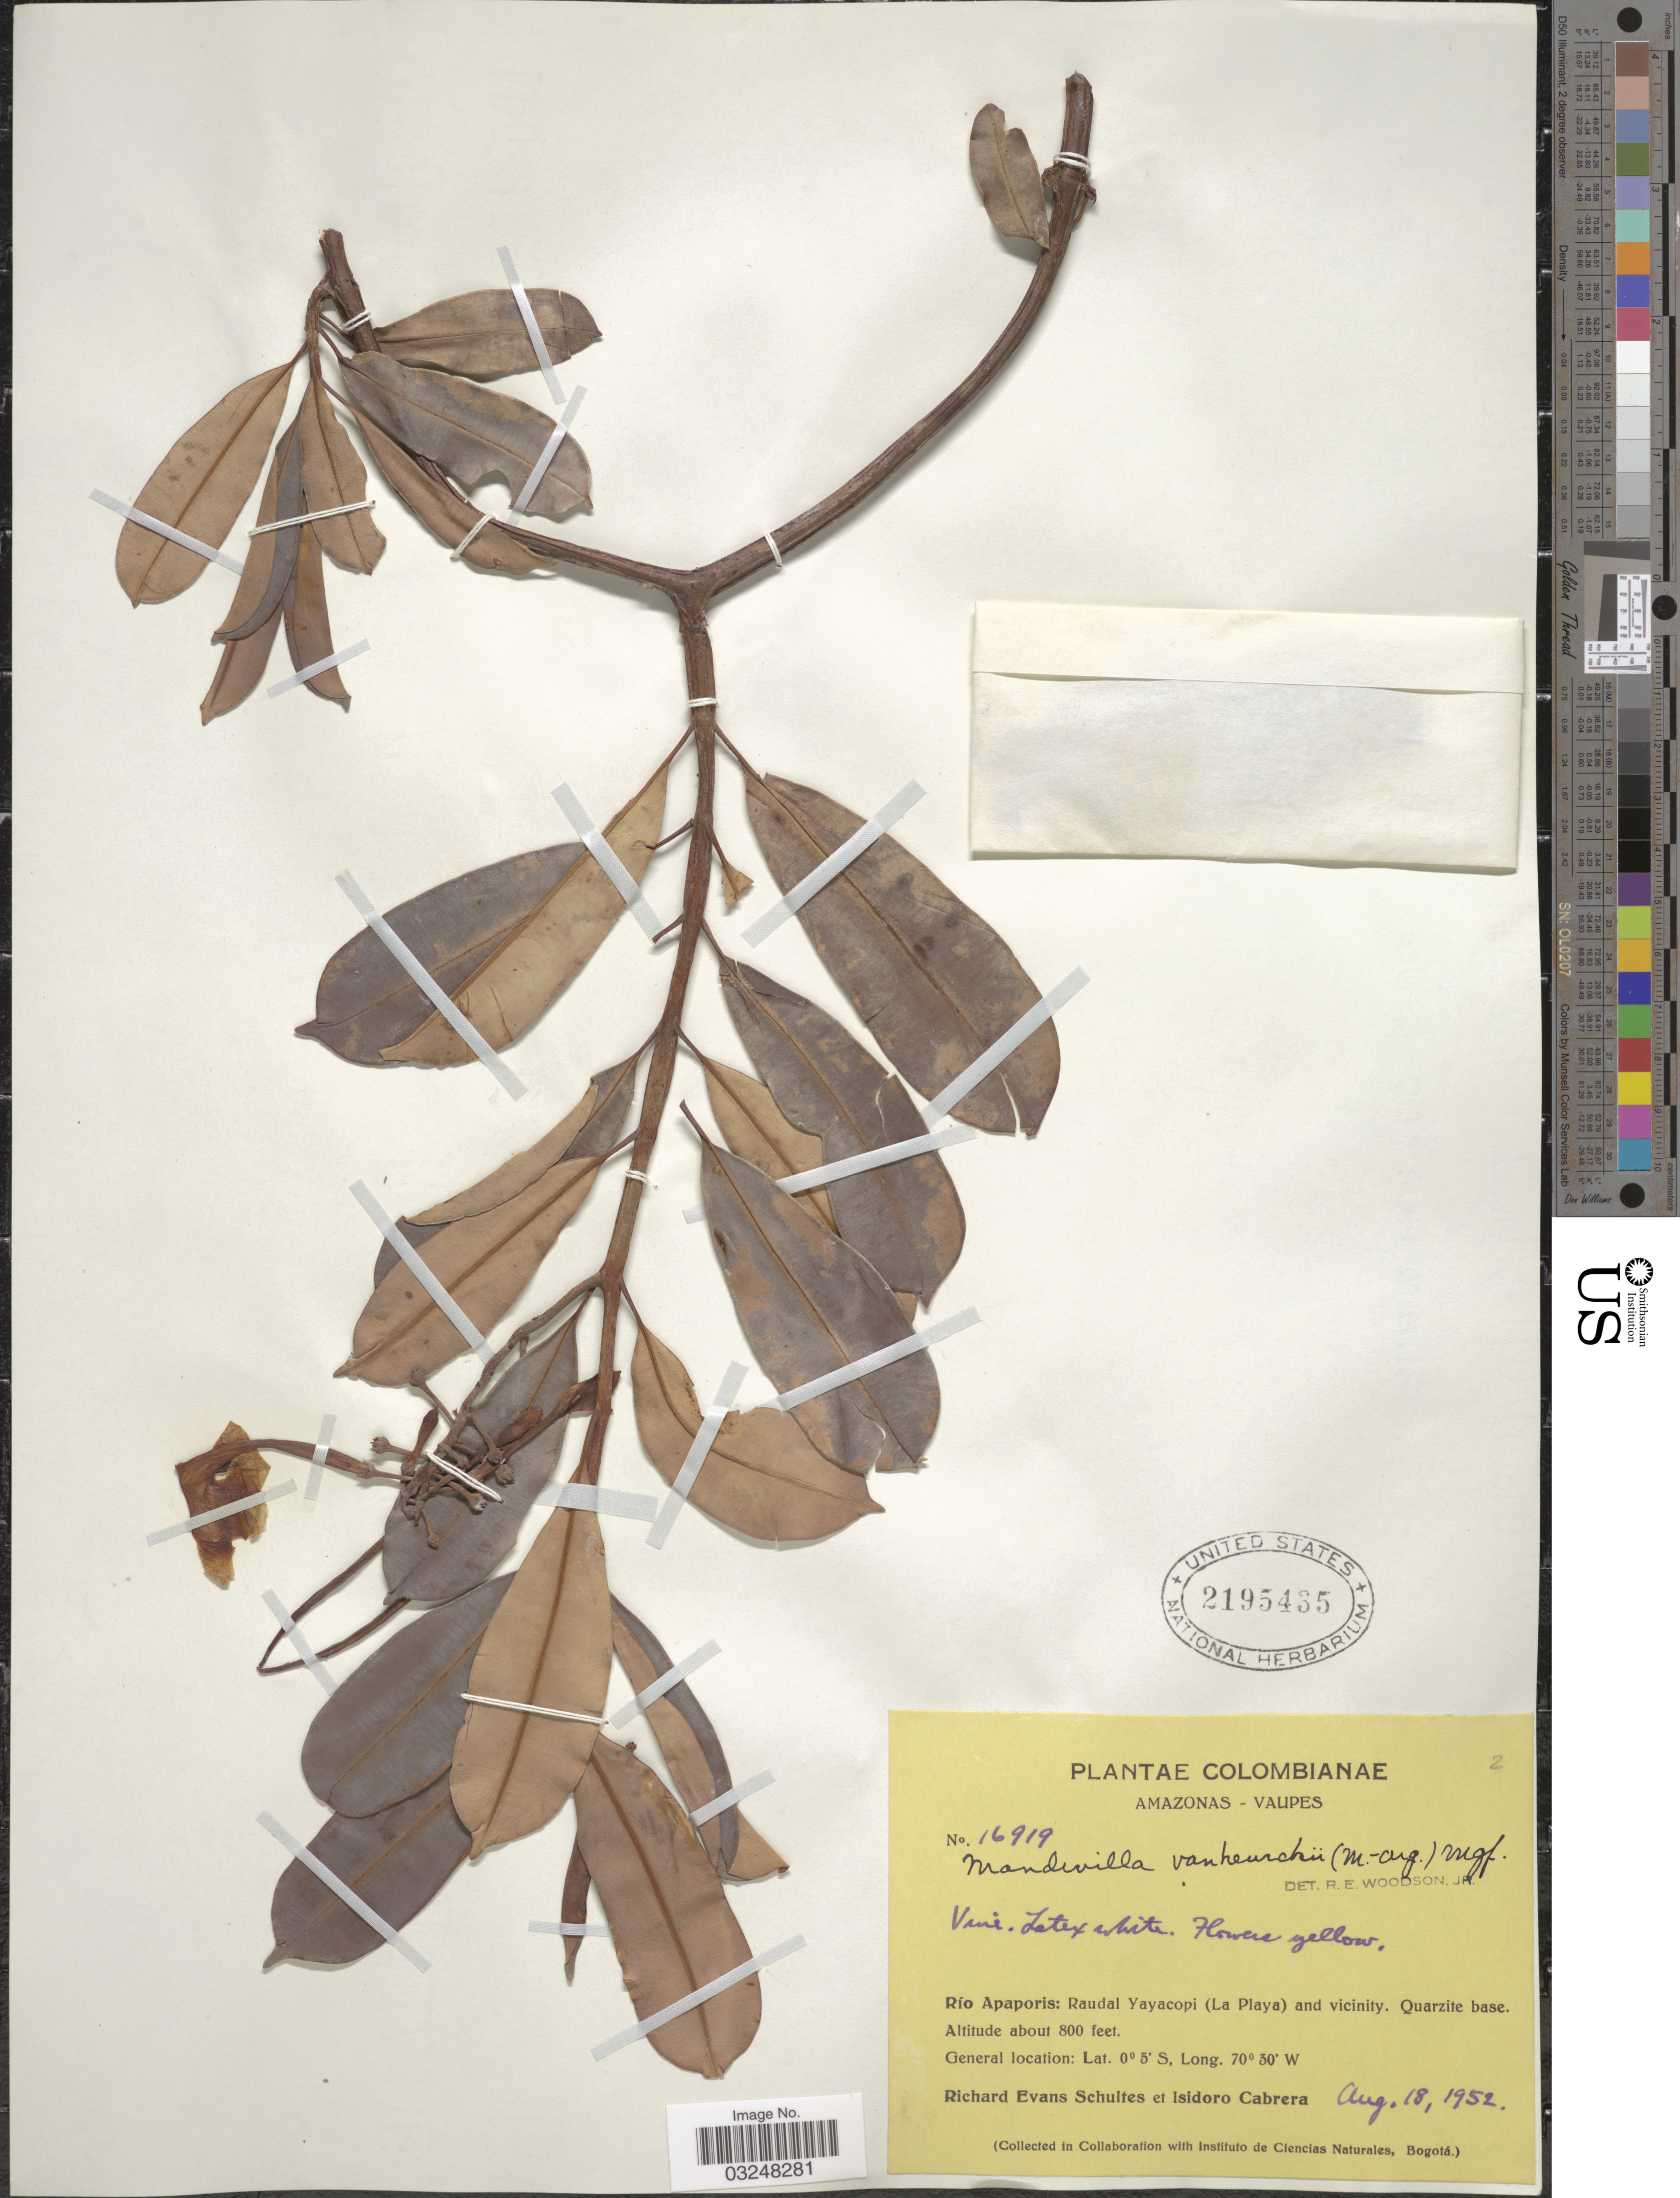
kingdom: Plantae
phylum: Tracheophyta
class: Magnoliopsida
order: Gentianales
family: Apocynaceae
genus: Mandevilla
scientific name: Mandevilla vanheurckii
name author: (Müll. Arg.) Markgr.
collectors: R. E. Schultes & I. Cabrera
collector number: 16919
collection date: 1952-08-18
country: Colombia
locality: Amazonas-Vaupes. Río Apaporis: Raudal Yayacopi (La Playa) and vicinity.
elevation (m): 244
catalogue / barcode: US 2195435